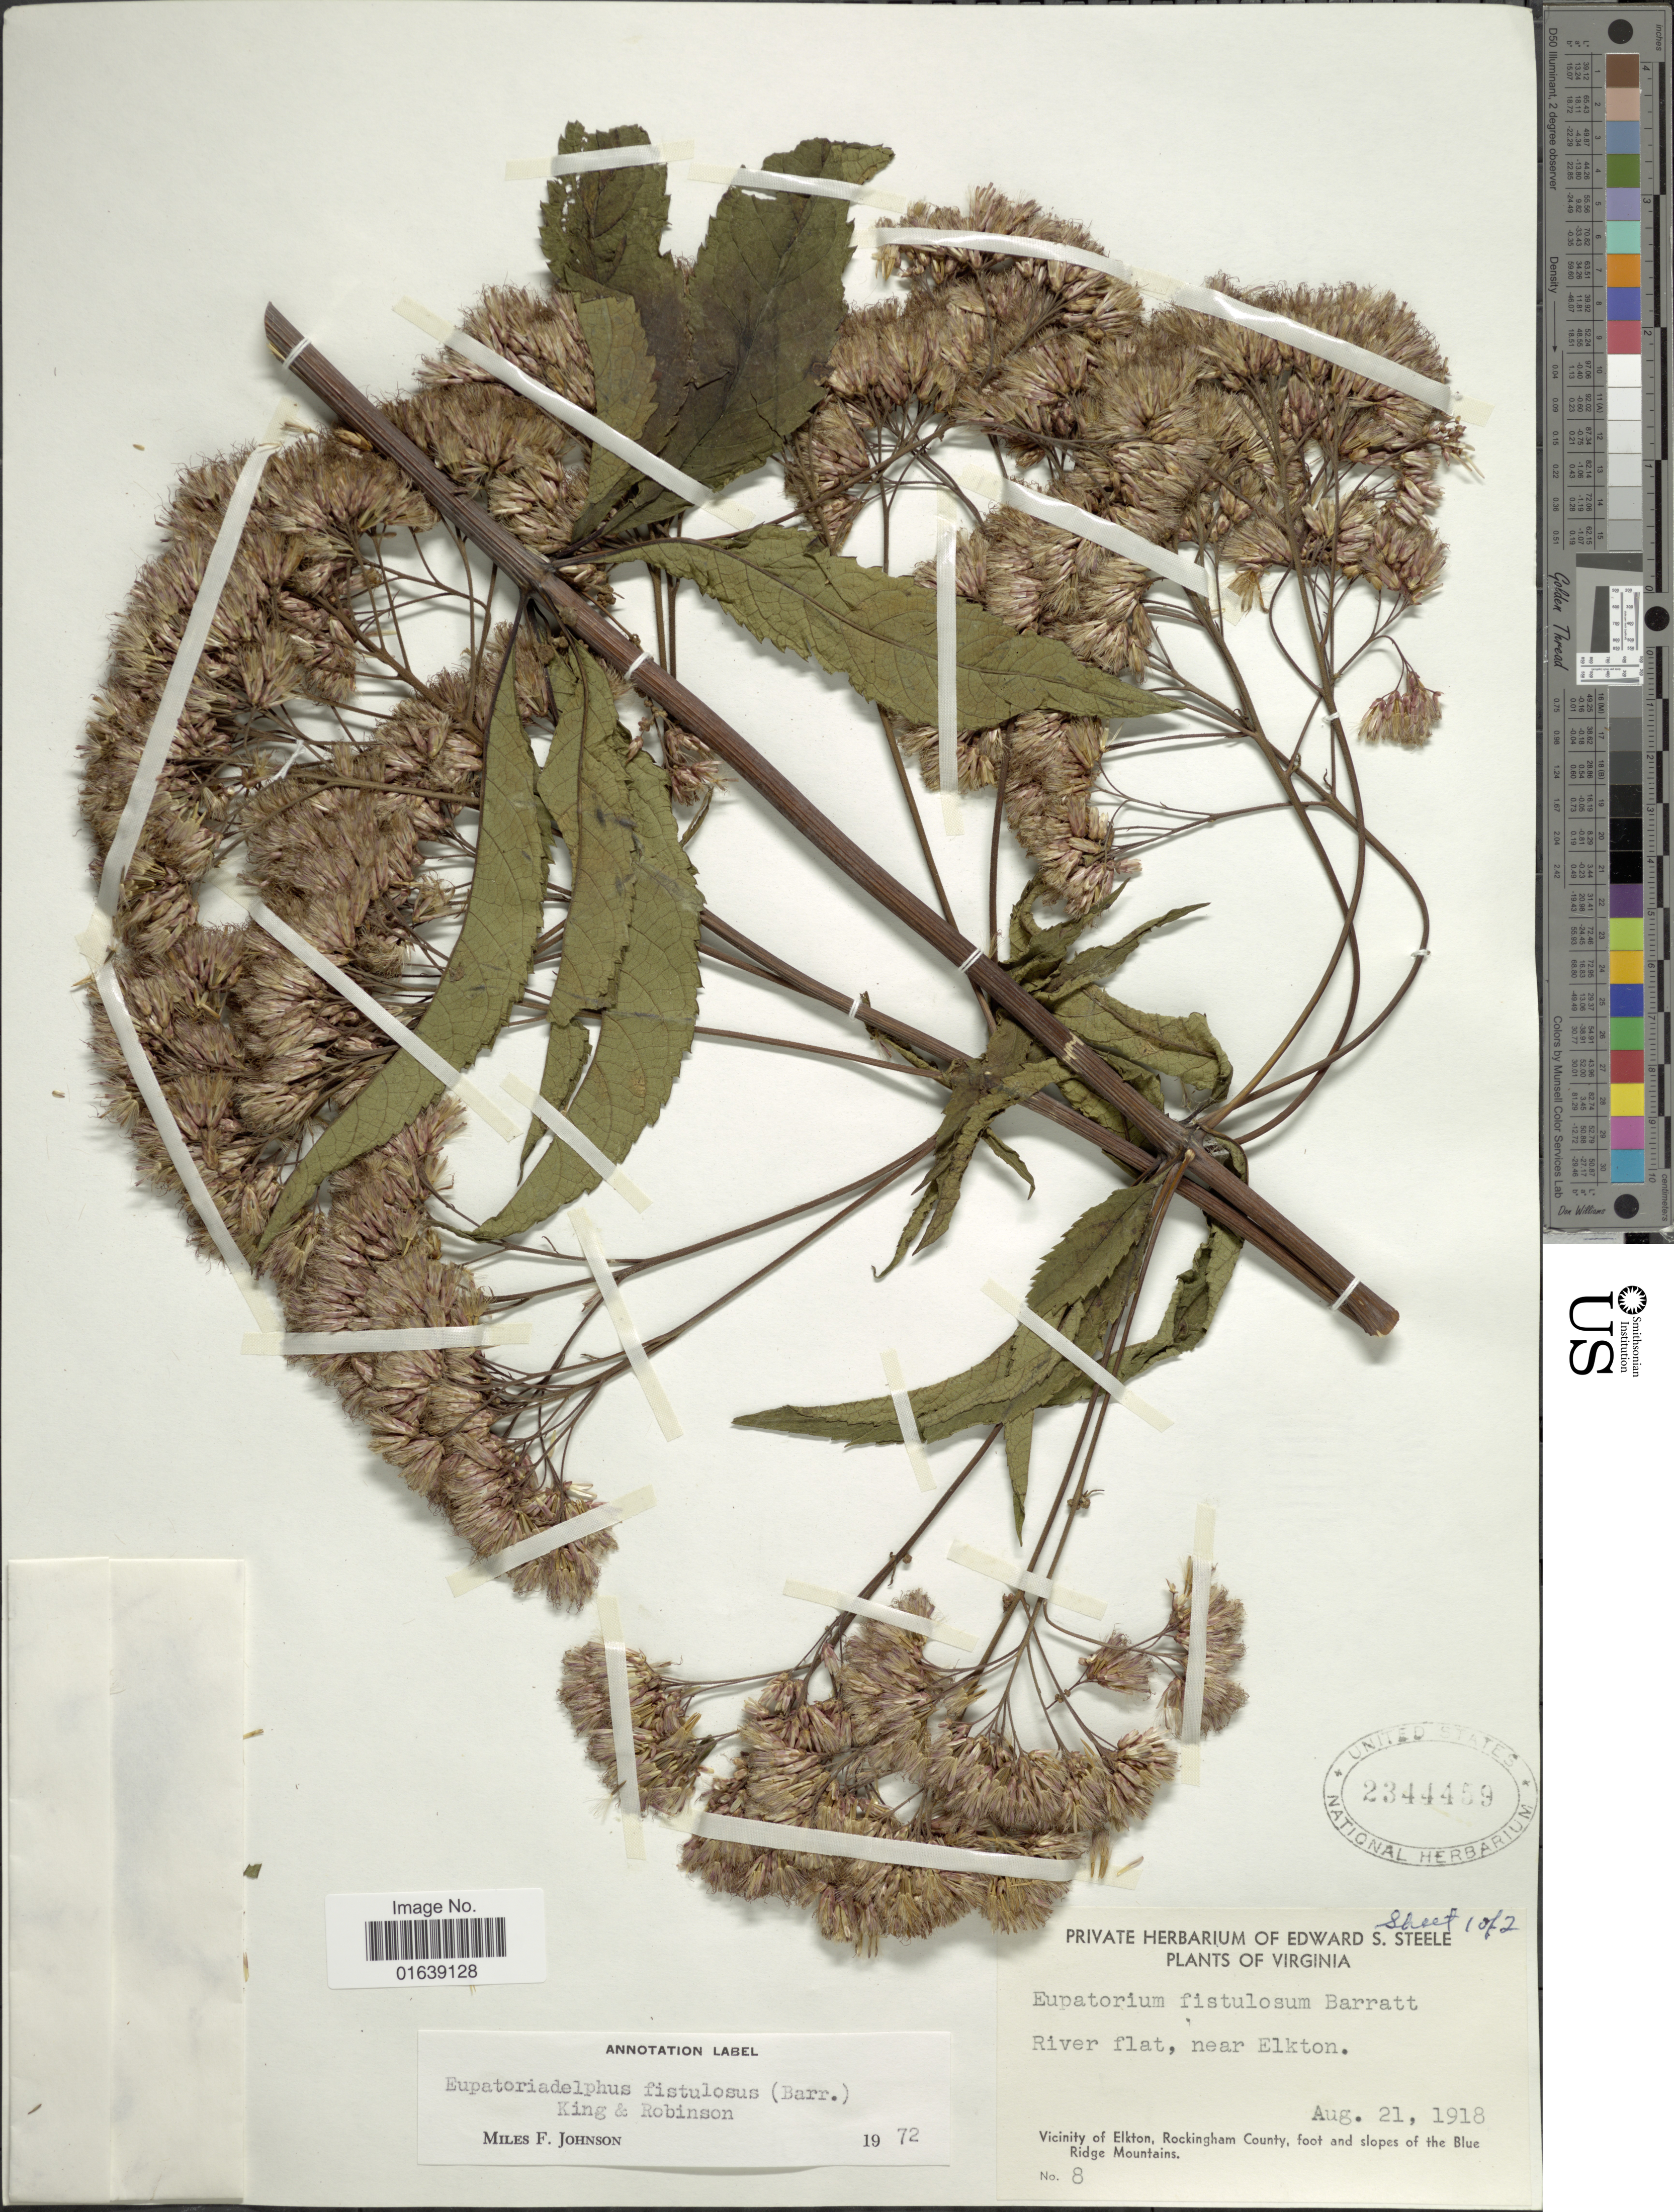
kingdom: Plantae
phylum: Tracheophyta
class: Magnoliopsida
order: Asterales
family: Asteraceae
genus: Eupatorium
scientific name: Eupatorium fistulosum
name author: Barratt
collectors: ex herb. Edward S. Steele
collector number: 8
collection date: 1918-08-21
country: United States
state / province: Virginia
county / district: Rockingham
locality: Virginia. River flat, near Elkton. Vicinity of Elkton, Rockinham County, foot and slopes of the Blue Ridge Mountains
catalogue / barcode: US 2344459